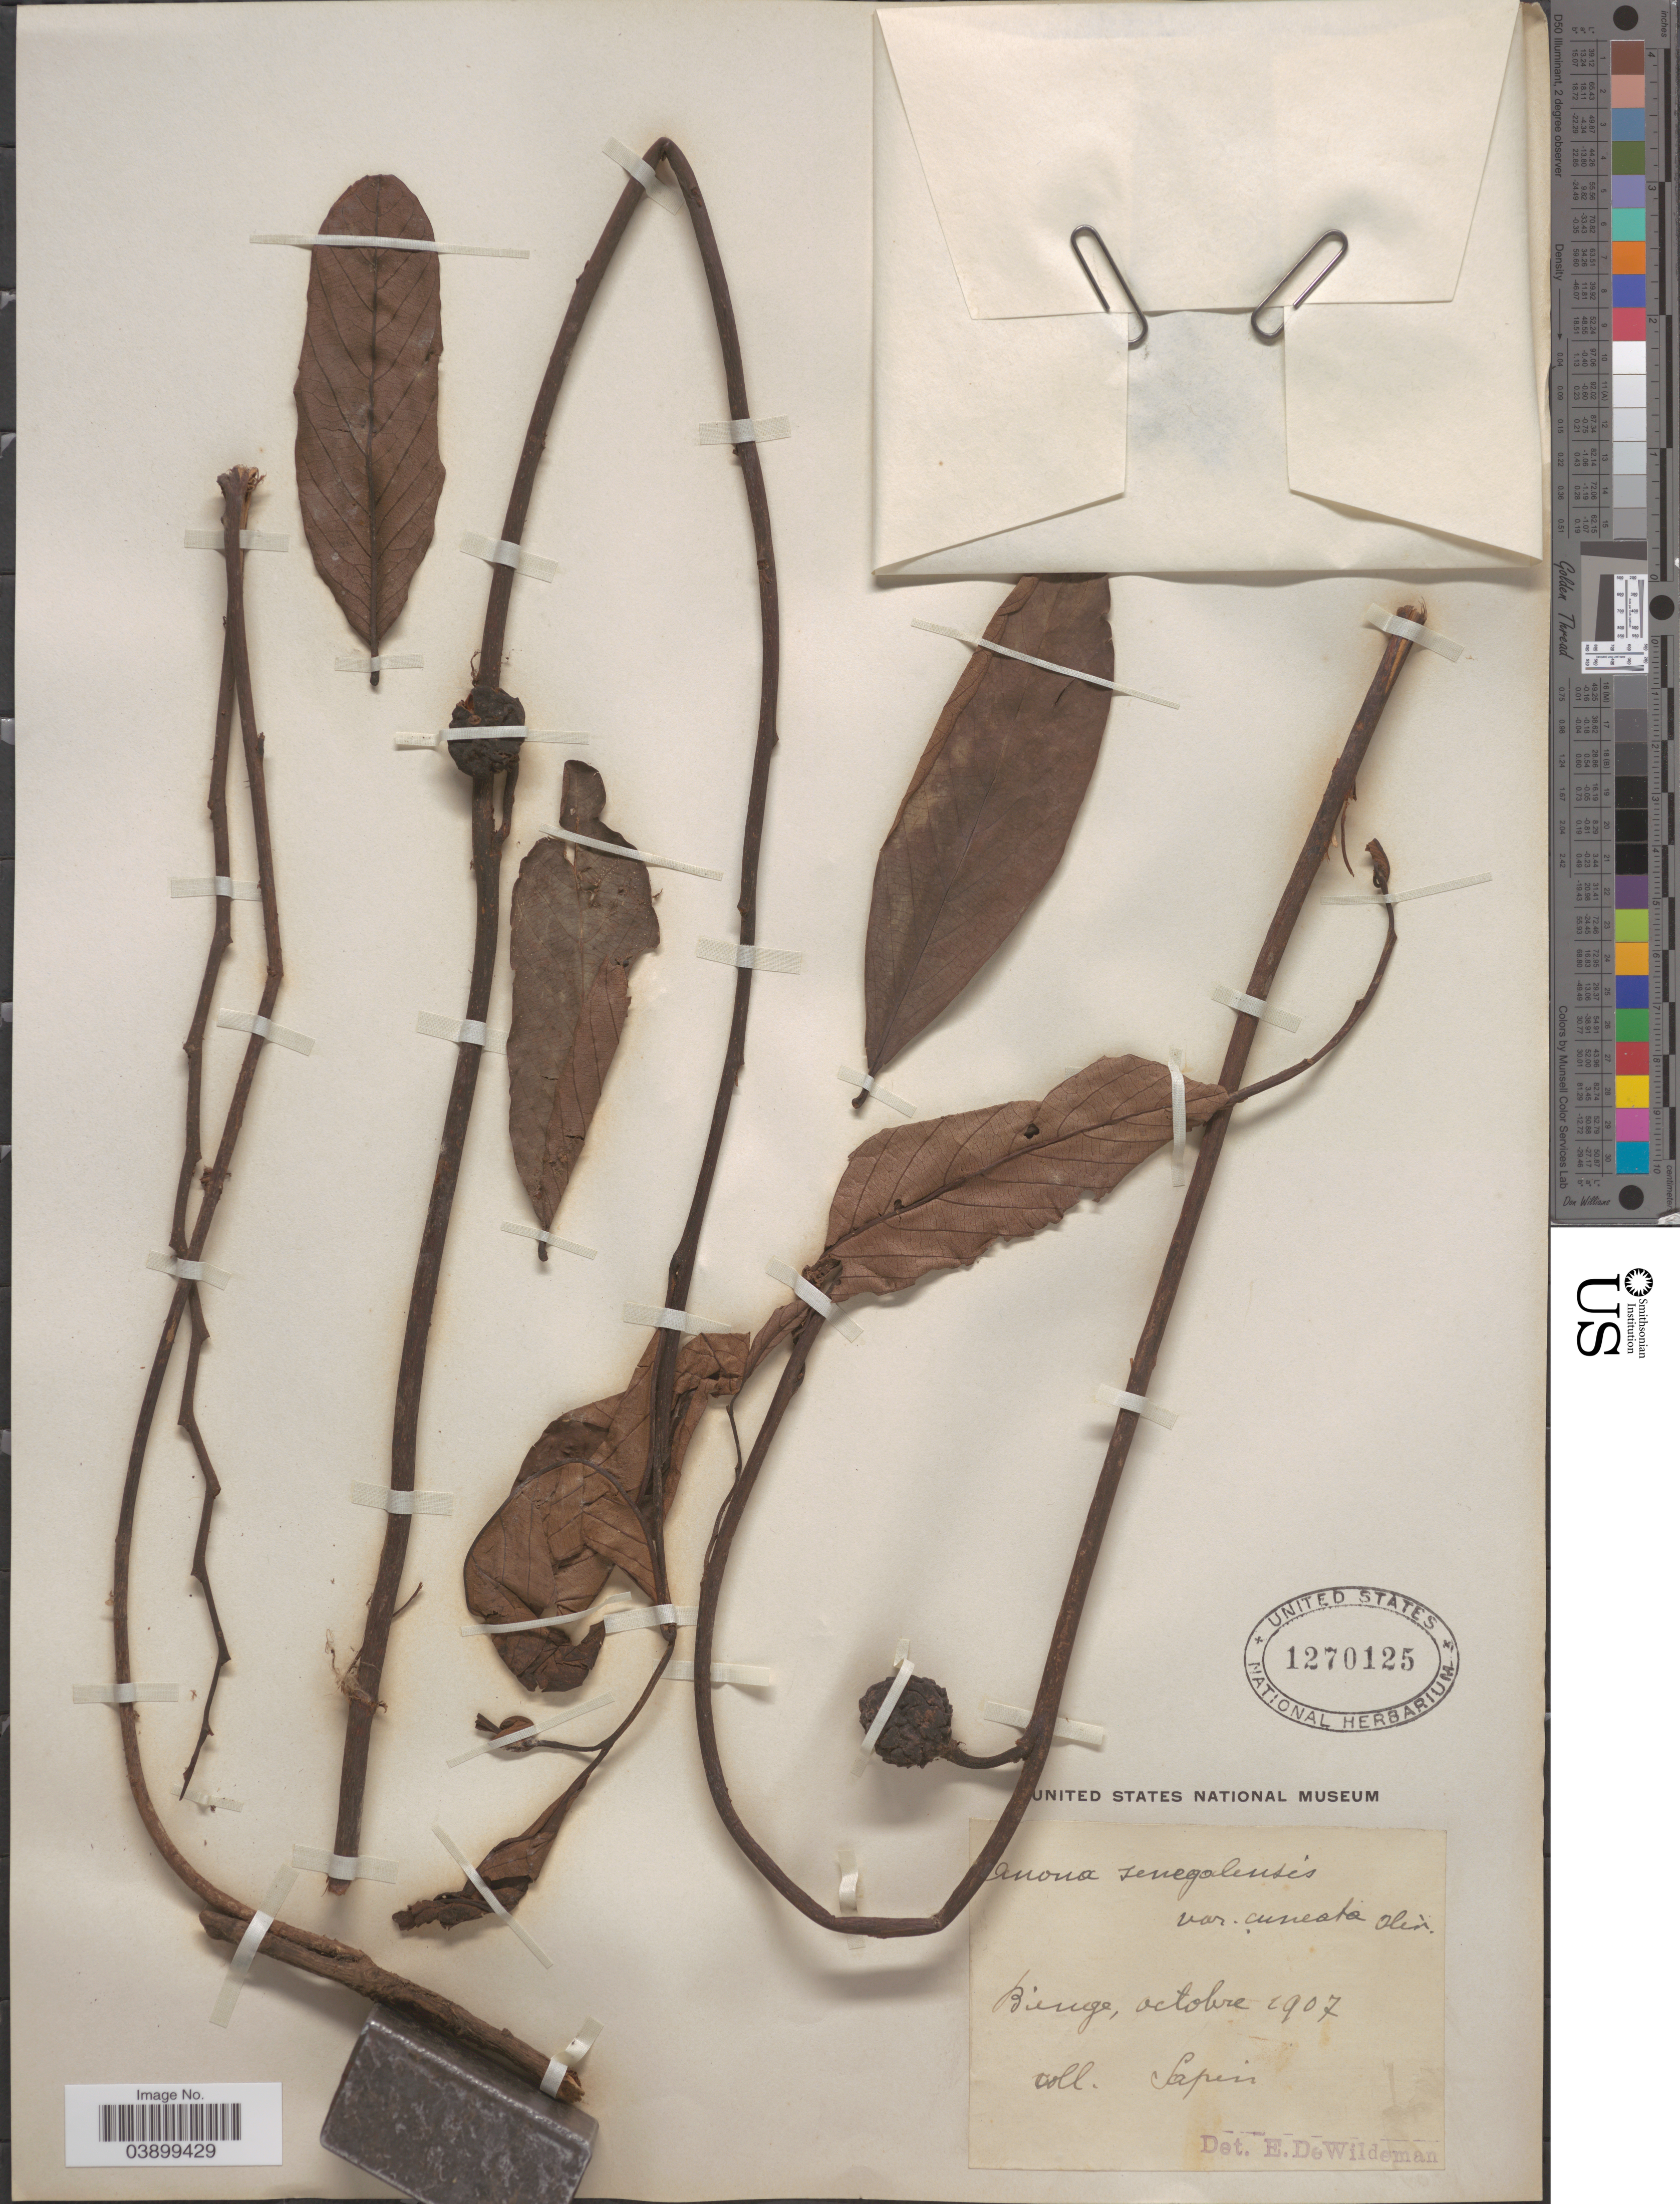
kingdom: Plantae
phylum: Tracheophyta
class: Magnoliopsida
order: Magnoliales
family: Annonaceae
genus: Annona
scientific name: Annona senegalensis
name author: Pers.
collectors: Sapin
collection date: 1907-10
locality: Bienege [interpreted].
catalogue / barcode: US 1270125